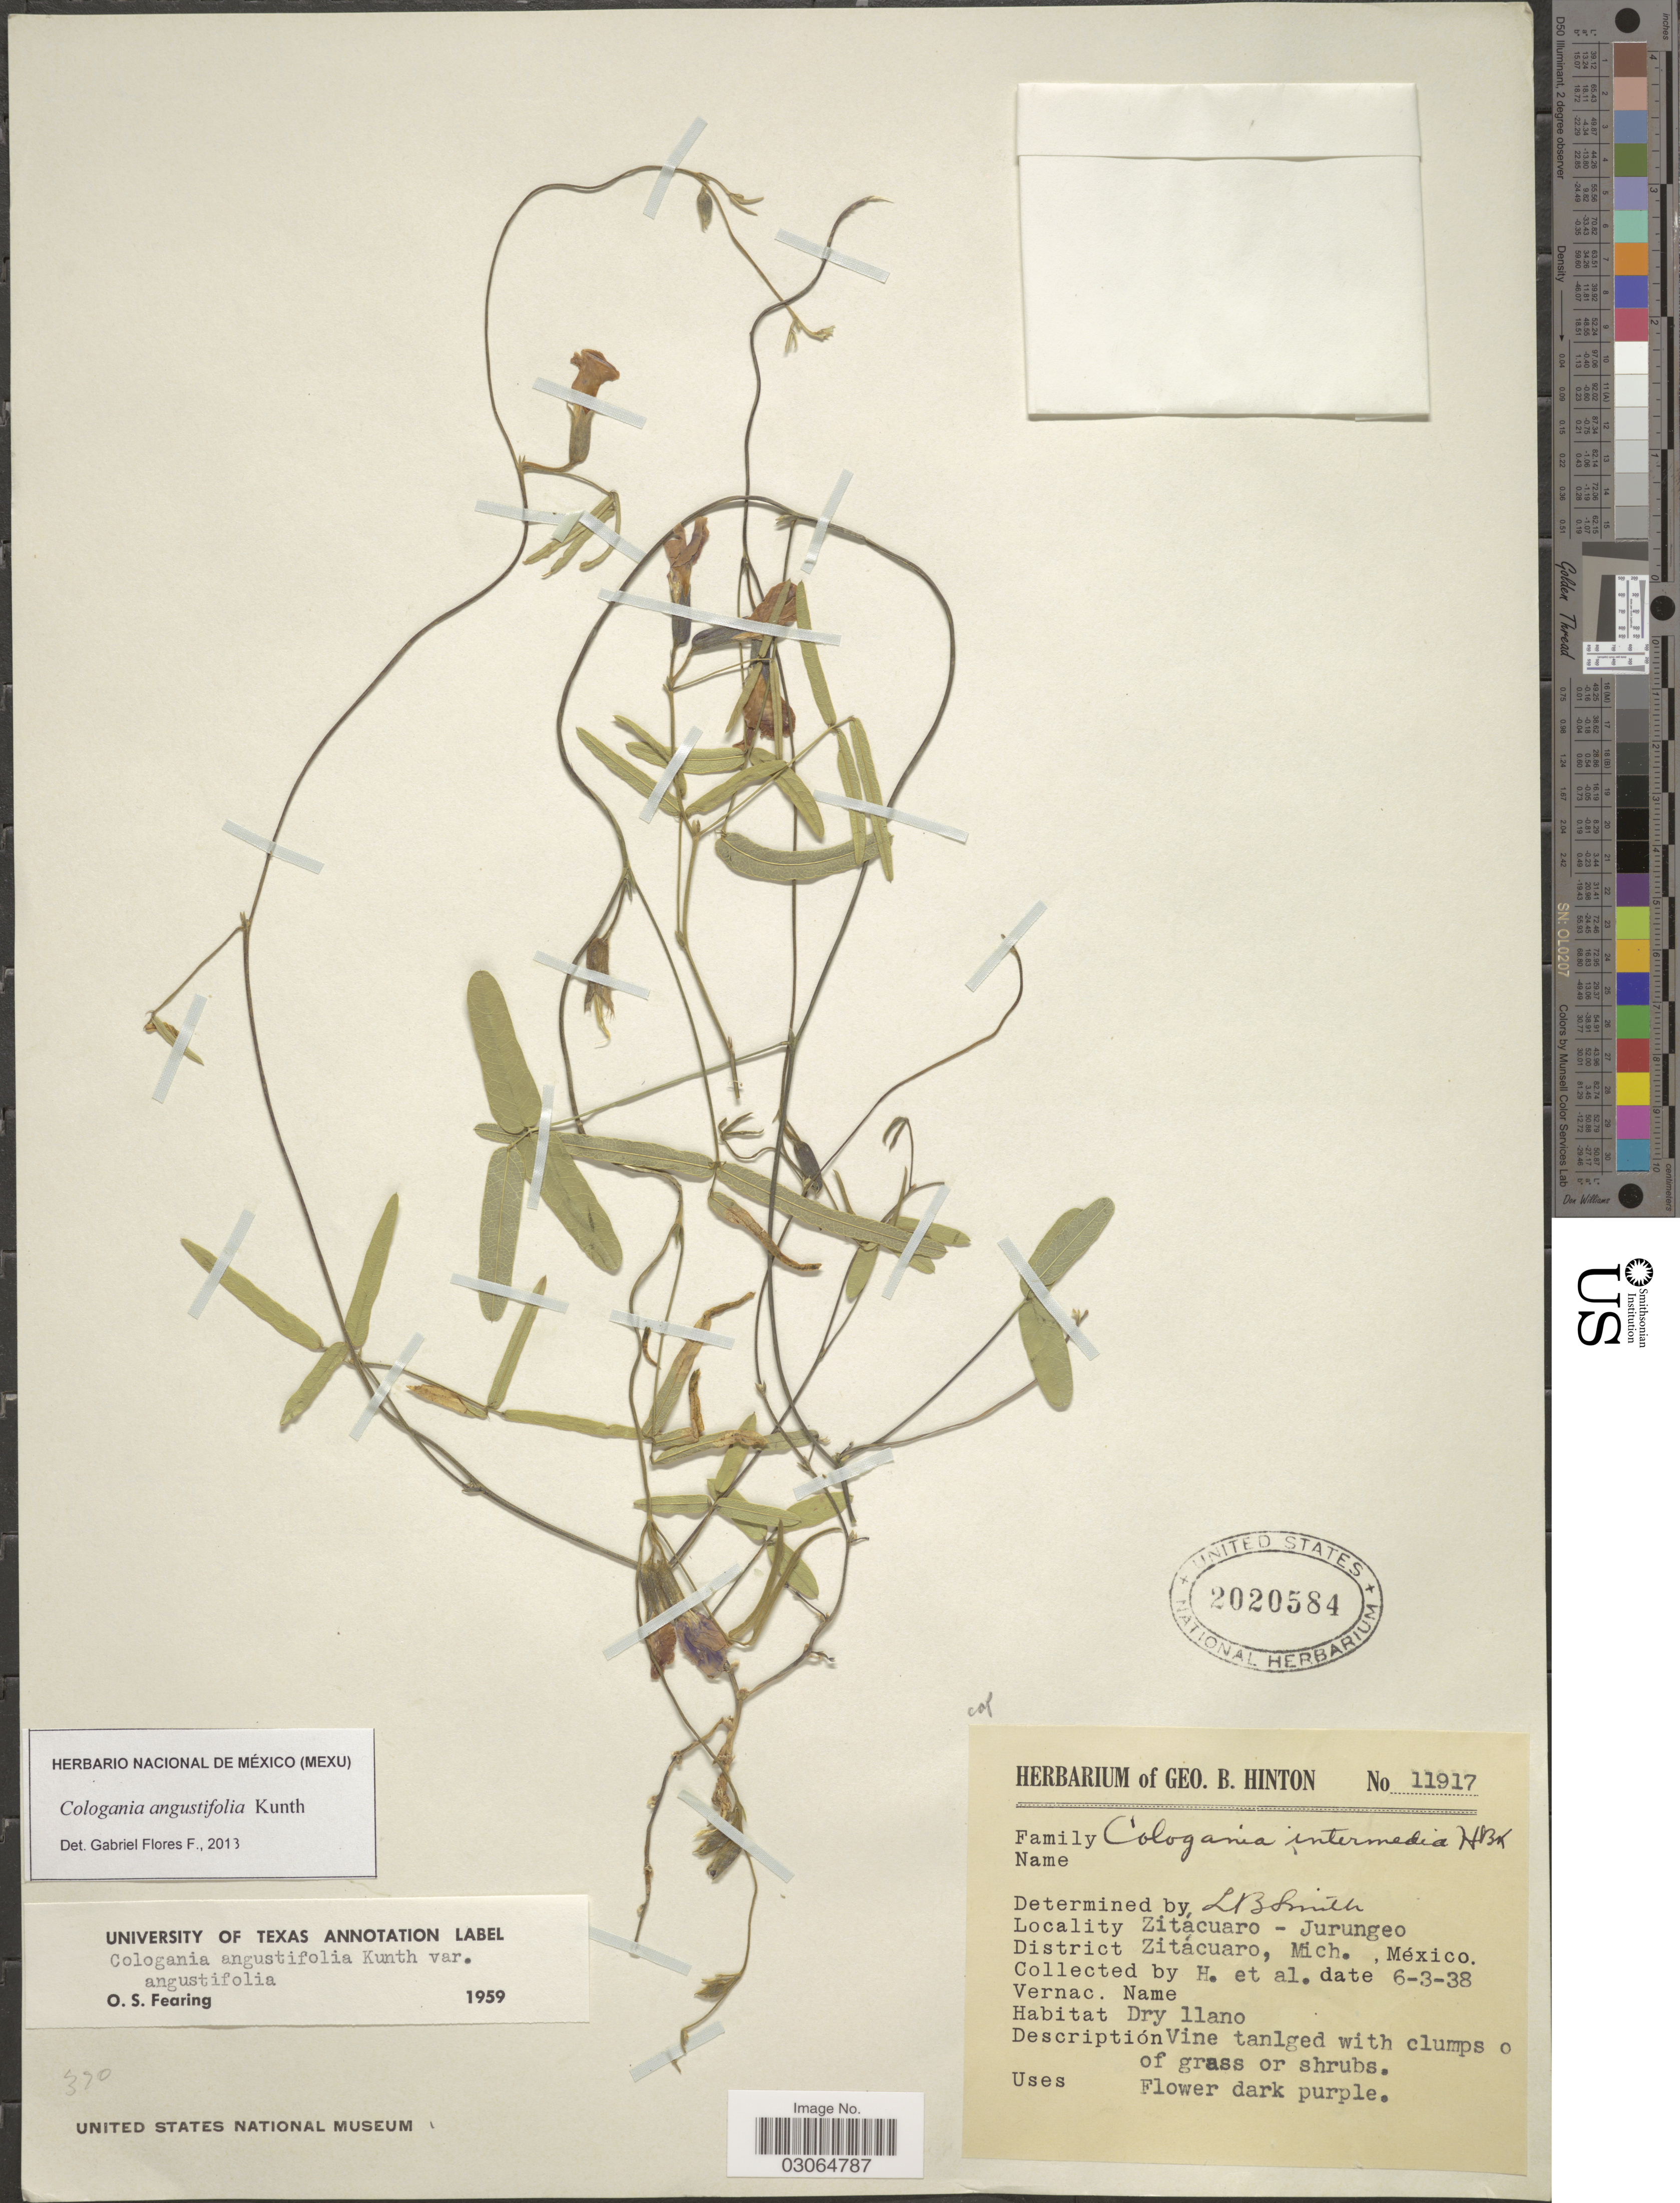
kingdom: Plantae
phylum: Tracheophyta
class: Magnoliopsida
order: Fabales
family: Fabaceae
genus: Cologania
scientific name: Cologania angustifolia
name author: Kunth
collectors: G. B. Hinton & et al.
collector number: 11917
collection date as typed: Transcribed d/m/y: 6/3/38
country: Mexico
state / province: Michoacán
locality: Zitácuaro - Jurungeo. District Zitácuaro, mich.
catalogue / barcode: US 2020584